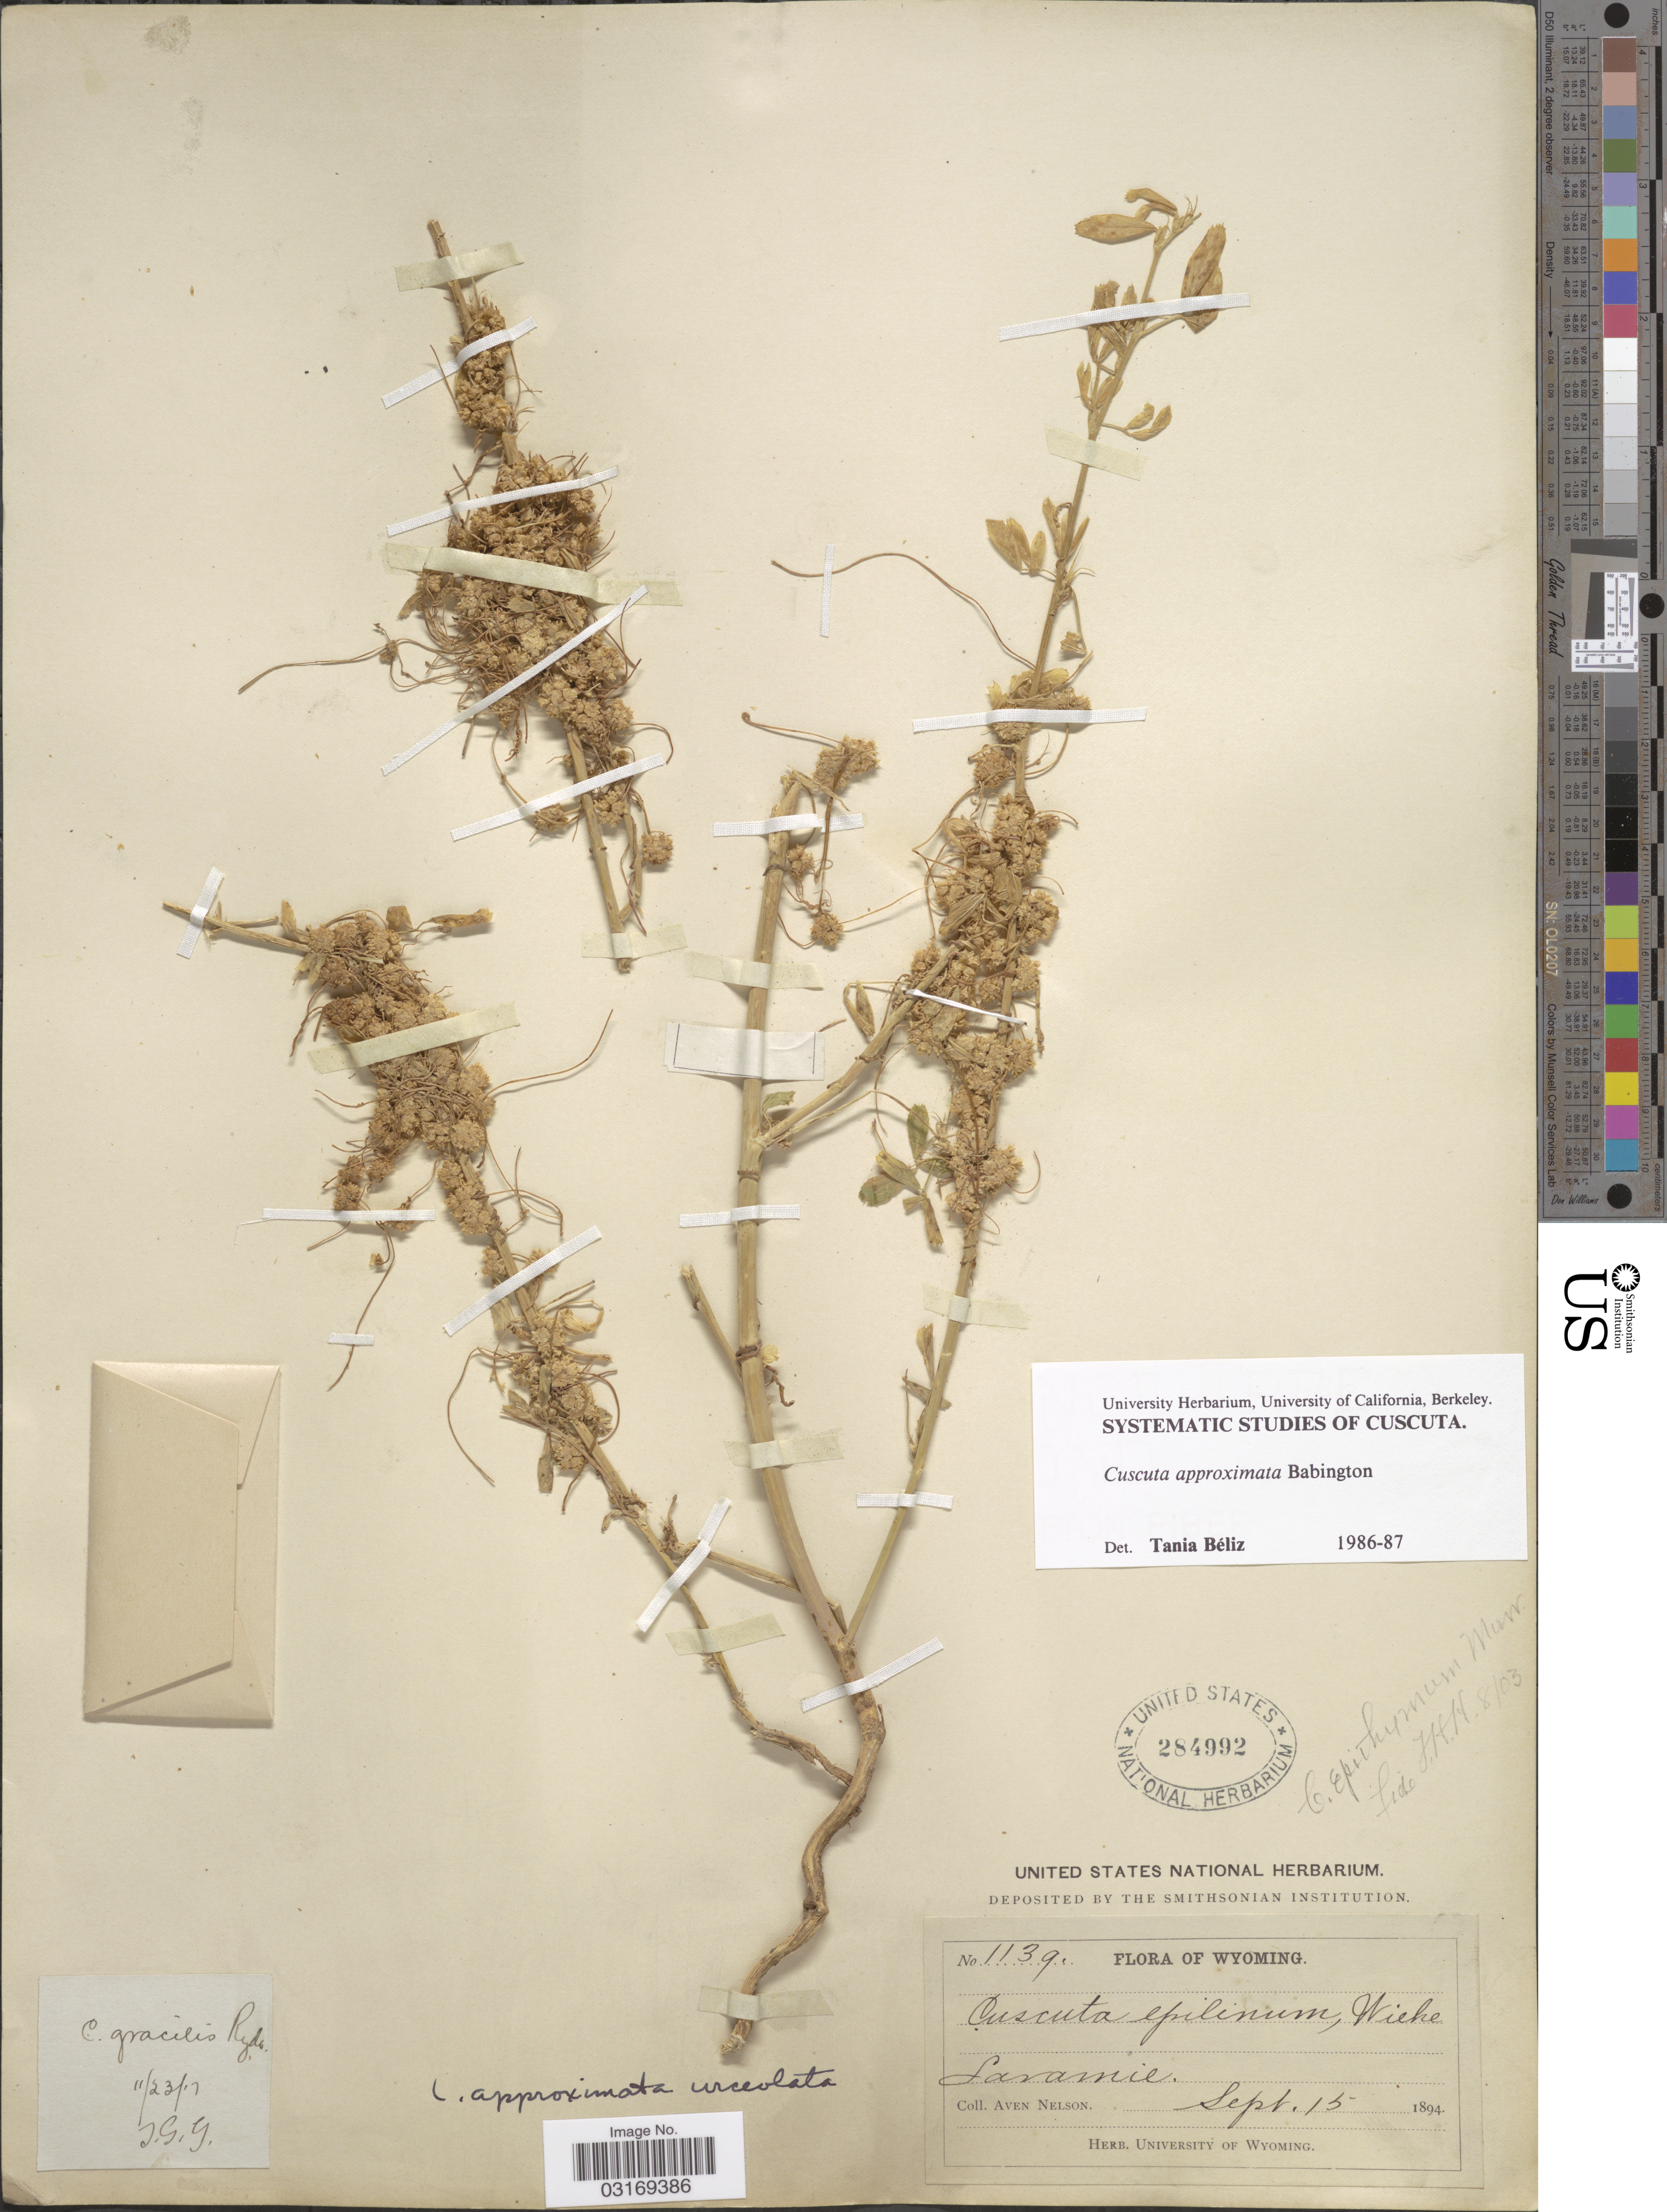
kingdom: Plantae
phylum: Tracheophyta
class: Magnoliopsida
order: Solanales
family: Convolvulaceae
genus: Cuscuta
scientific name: Cuscuta approximata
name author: Bab.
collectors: A. Nelson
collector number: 1139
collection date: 1894-09-15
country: United States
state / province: Wyoming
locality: Laramie.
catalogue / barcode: US 284992